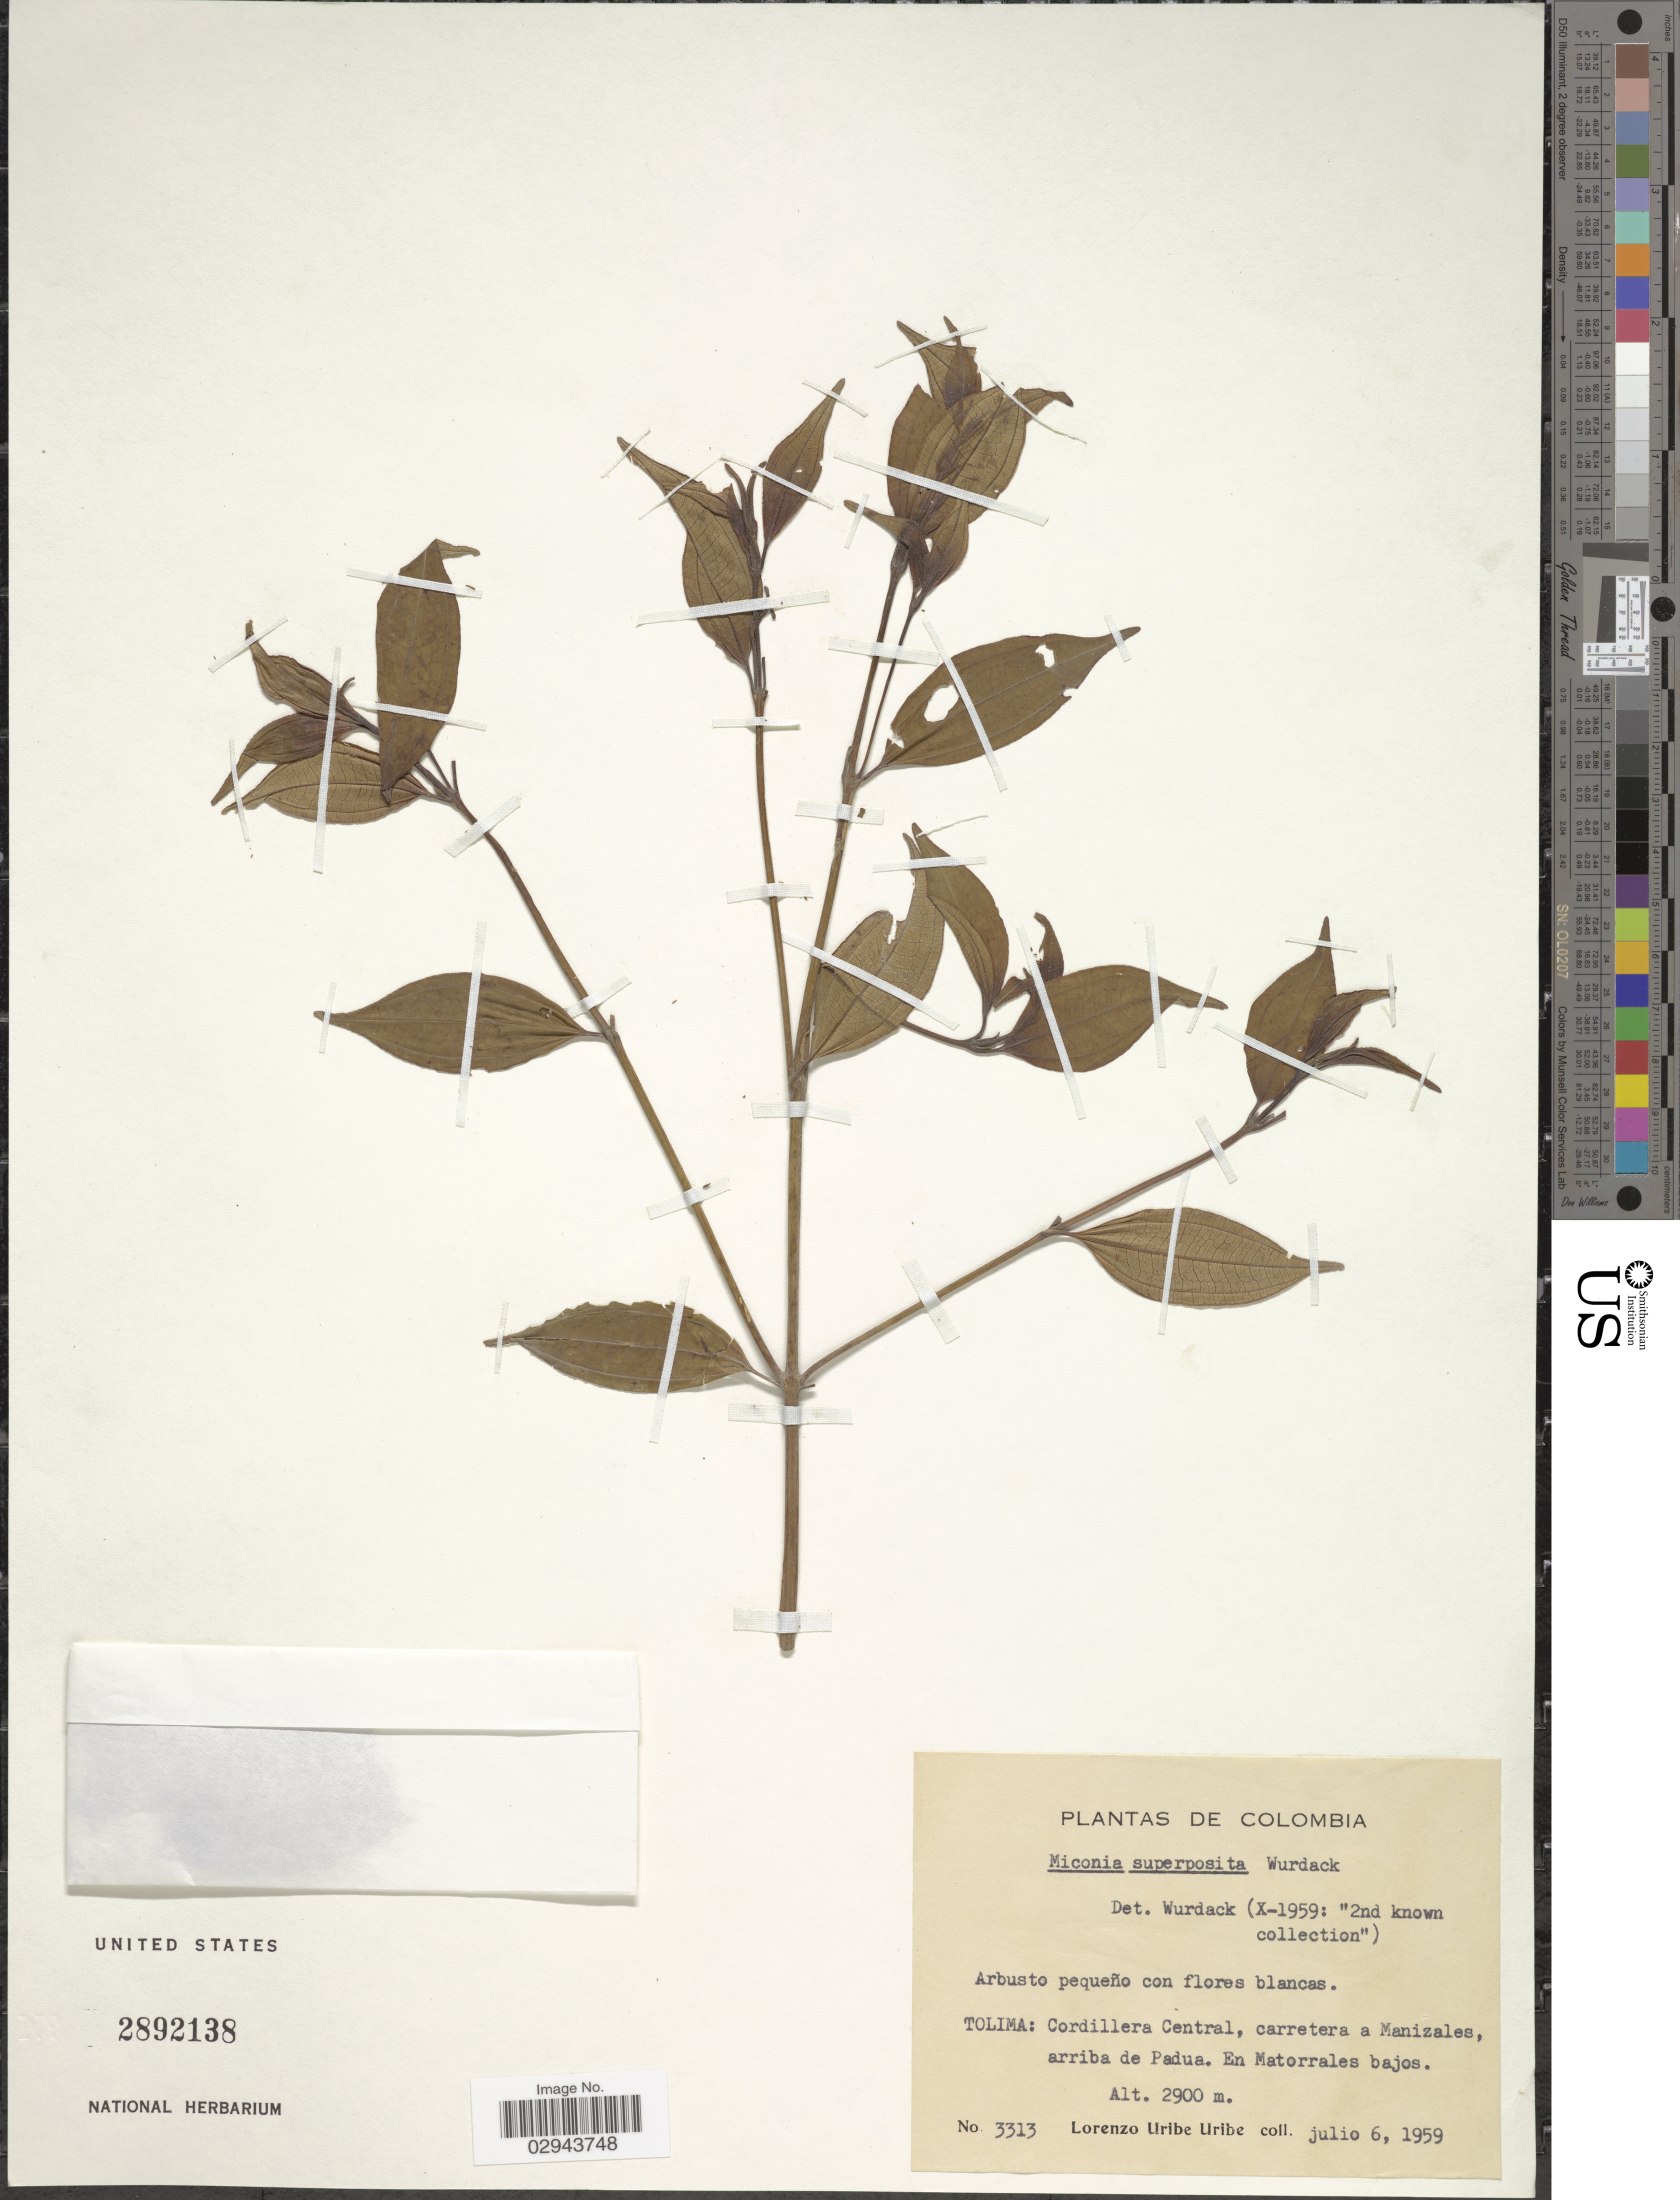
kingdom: Plantae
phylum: Tracheophyta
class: Magnoliopsida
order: Myrtales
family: Melastomataceae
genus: Miconia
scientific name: Miconia superposita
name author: Wurdack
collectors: L. Uribe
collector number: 3313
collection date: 1959-07-06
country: Colombia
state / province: Tolima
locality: Cordillera Central, carretera a Manizales, arriba de Padua.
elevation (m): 2900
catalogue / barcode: US 2892138